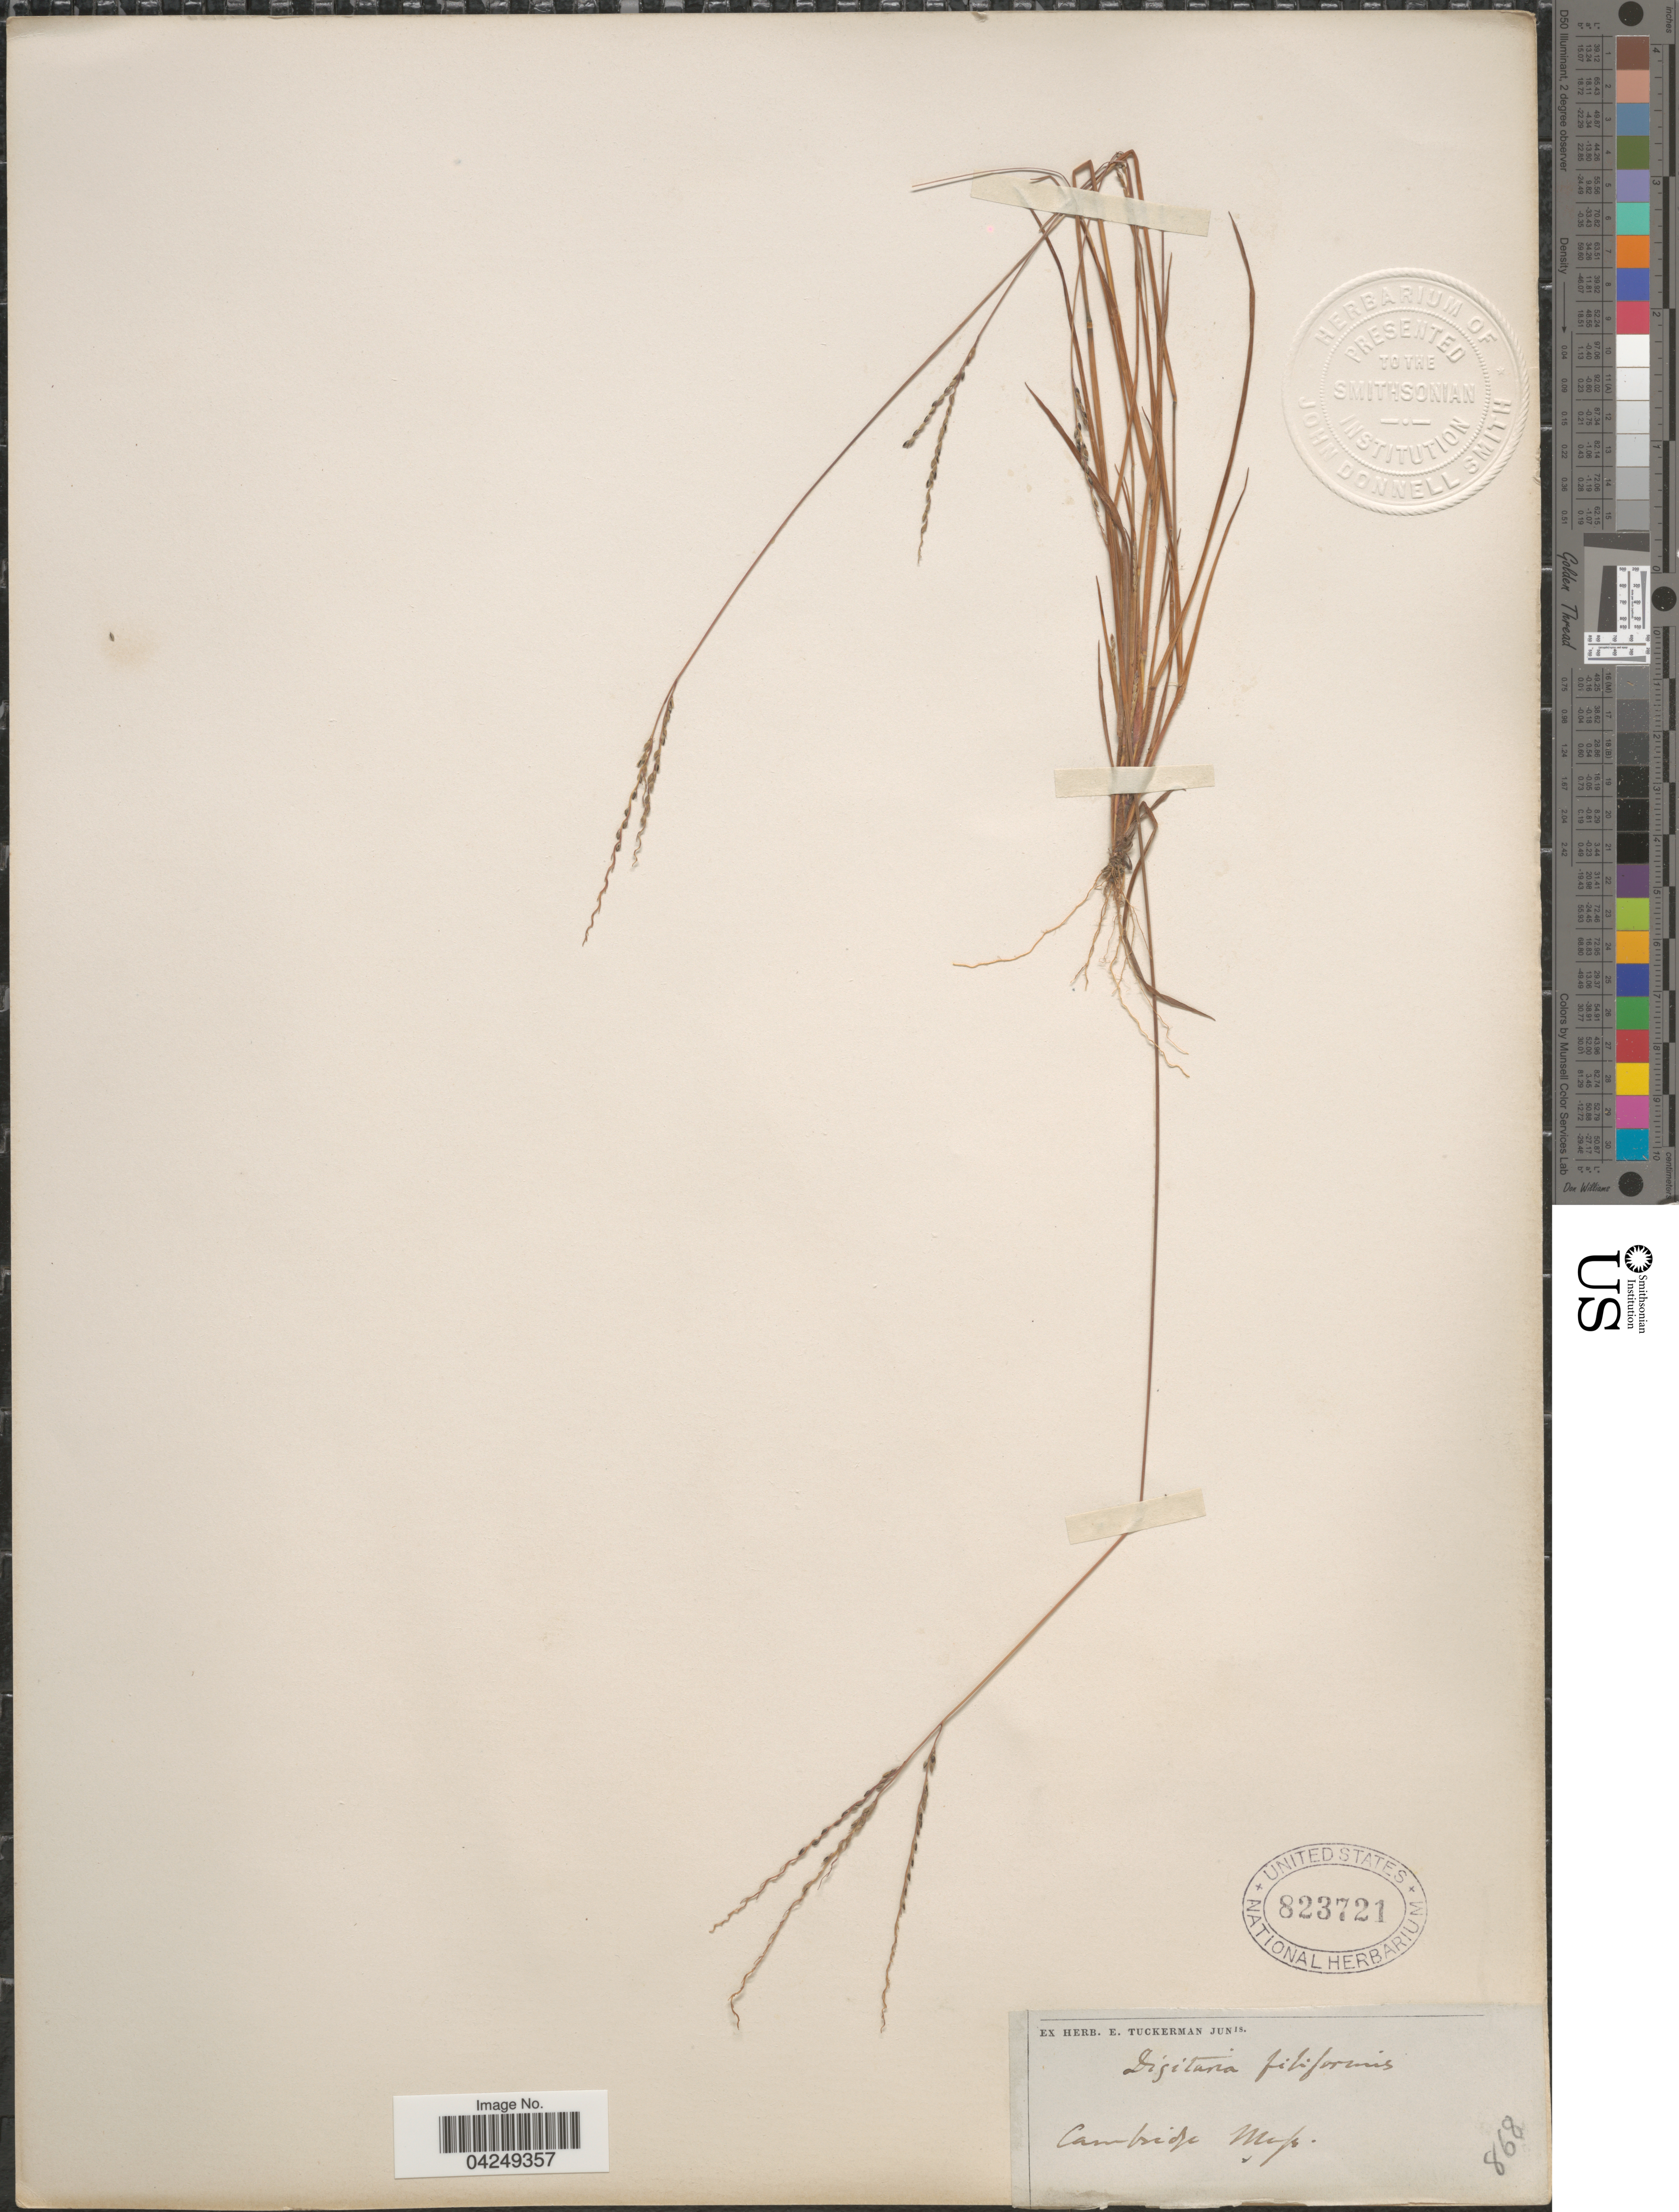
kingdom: Plantae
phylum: Tracheophyta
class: Liliopsida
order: Poales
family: Poaceae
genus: Digitaria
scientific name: Digitaria filiformis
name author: (L.) Koeler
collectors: ex herb. E. Tuckerman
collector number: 868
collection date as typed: Transcribed d/m/y: /6/18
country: United States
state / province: Massachusetts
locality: Cambridge.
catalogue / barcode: US 823721